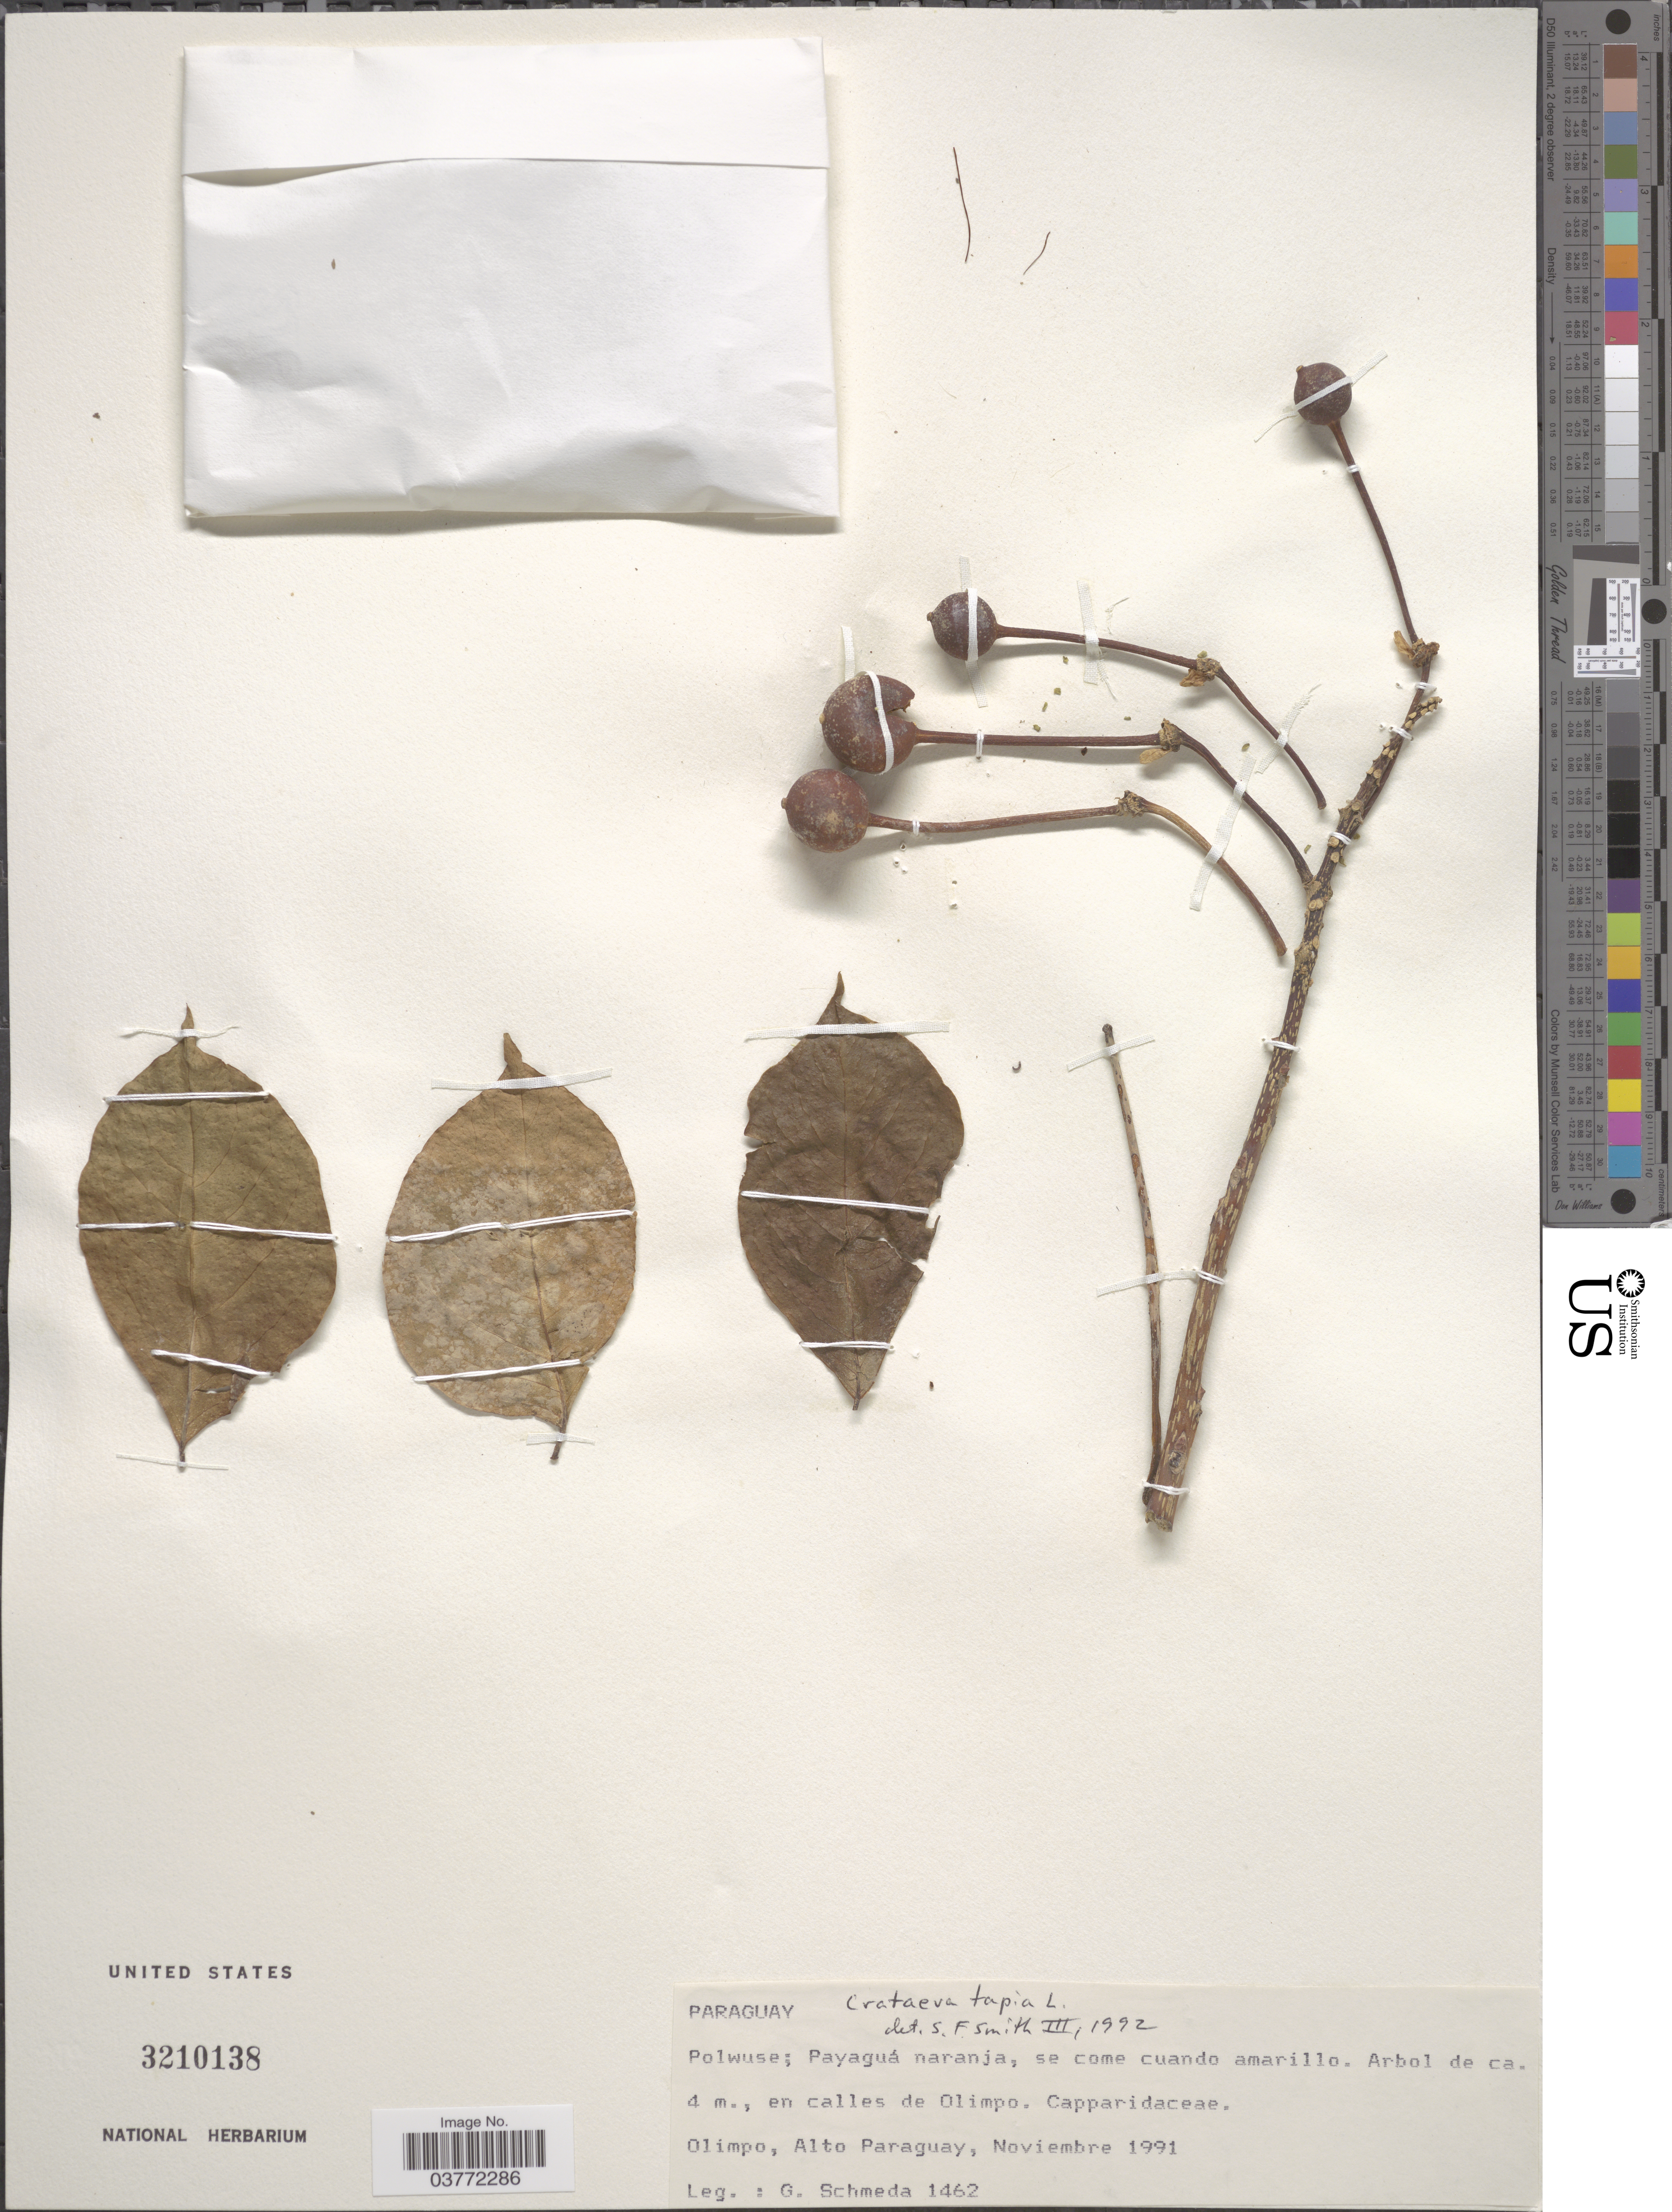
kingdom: Plantae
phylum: Tracheophyta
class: Magnoliopsida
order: Brassicales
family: Capparaceae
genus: Crateva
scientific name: Crateva tapia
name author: L.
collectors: G. Schmeda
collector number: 1462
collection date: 1991-11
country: Paraguay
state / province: Alto Paraguay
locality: Olimpo.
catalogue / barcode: US 3210138